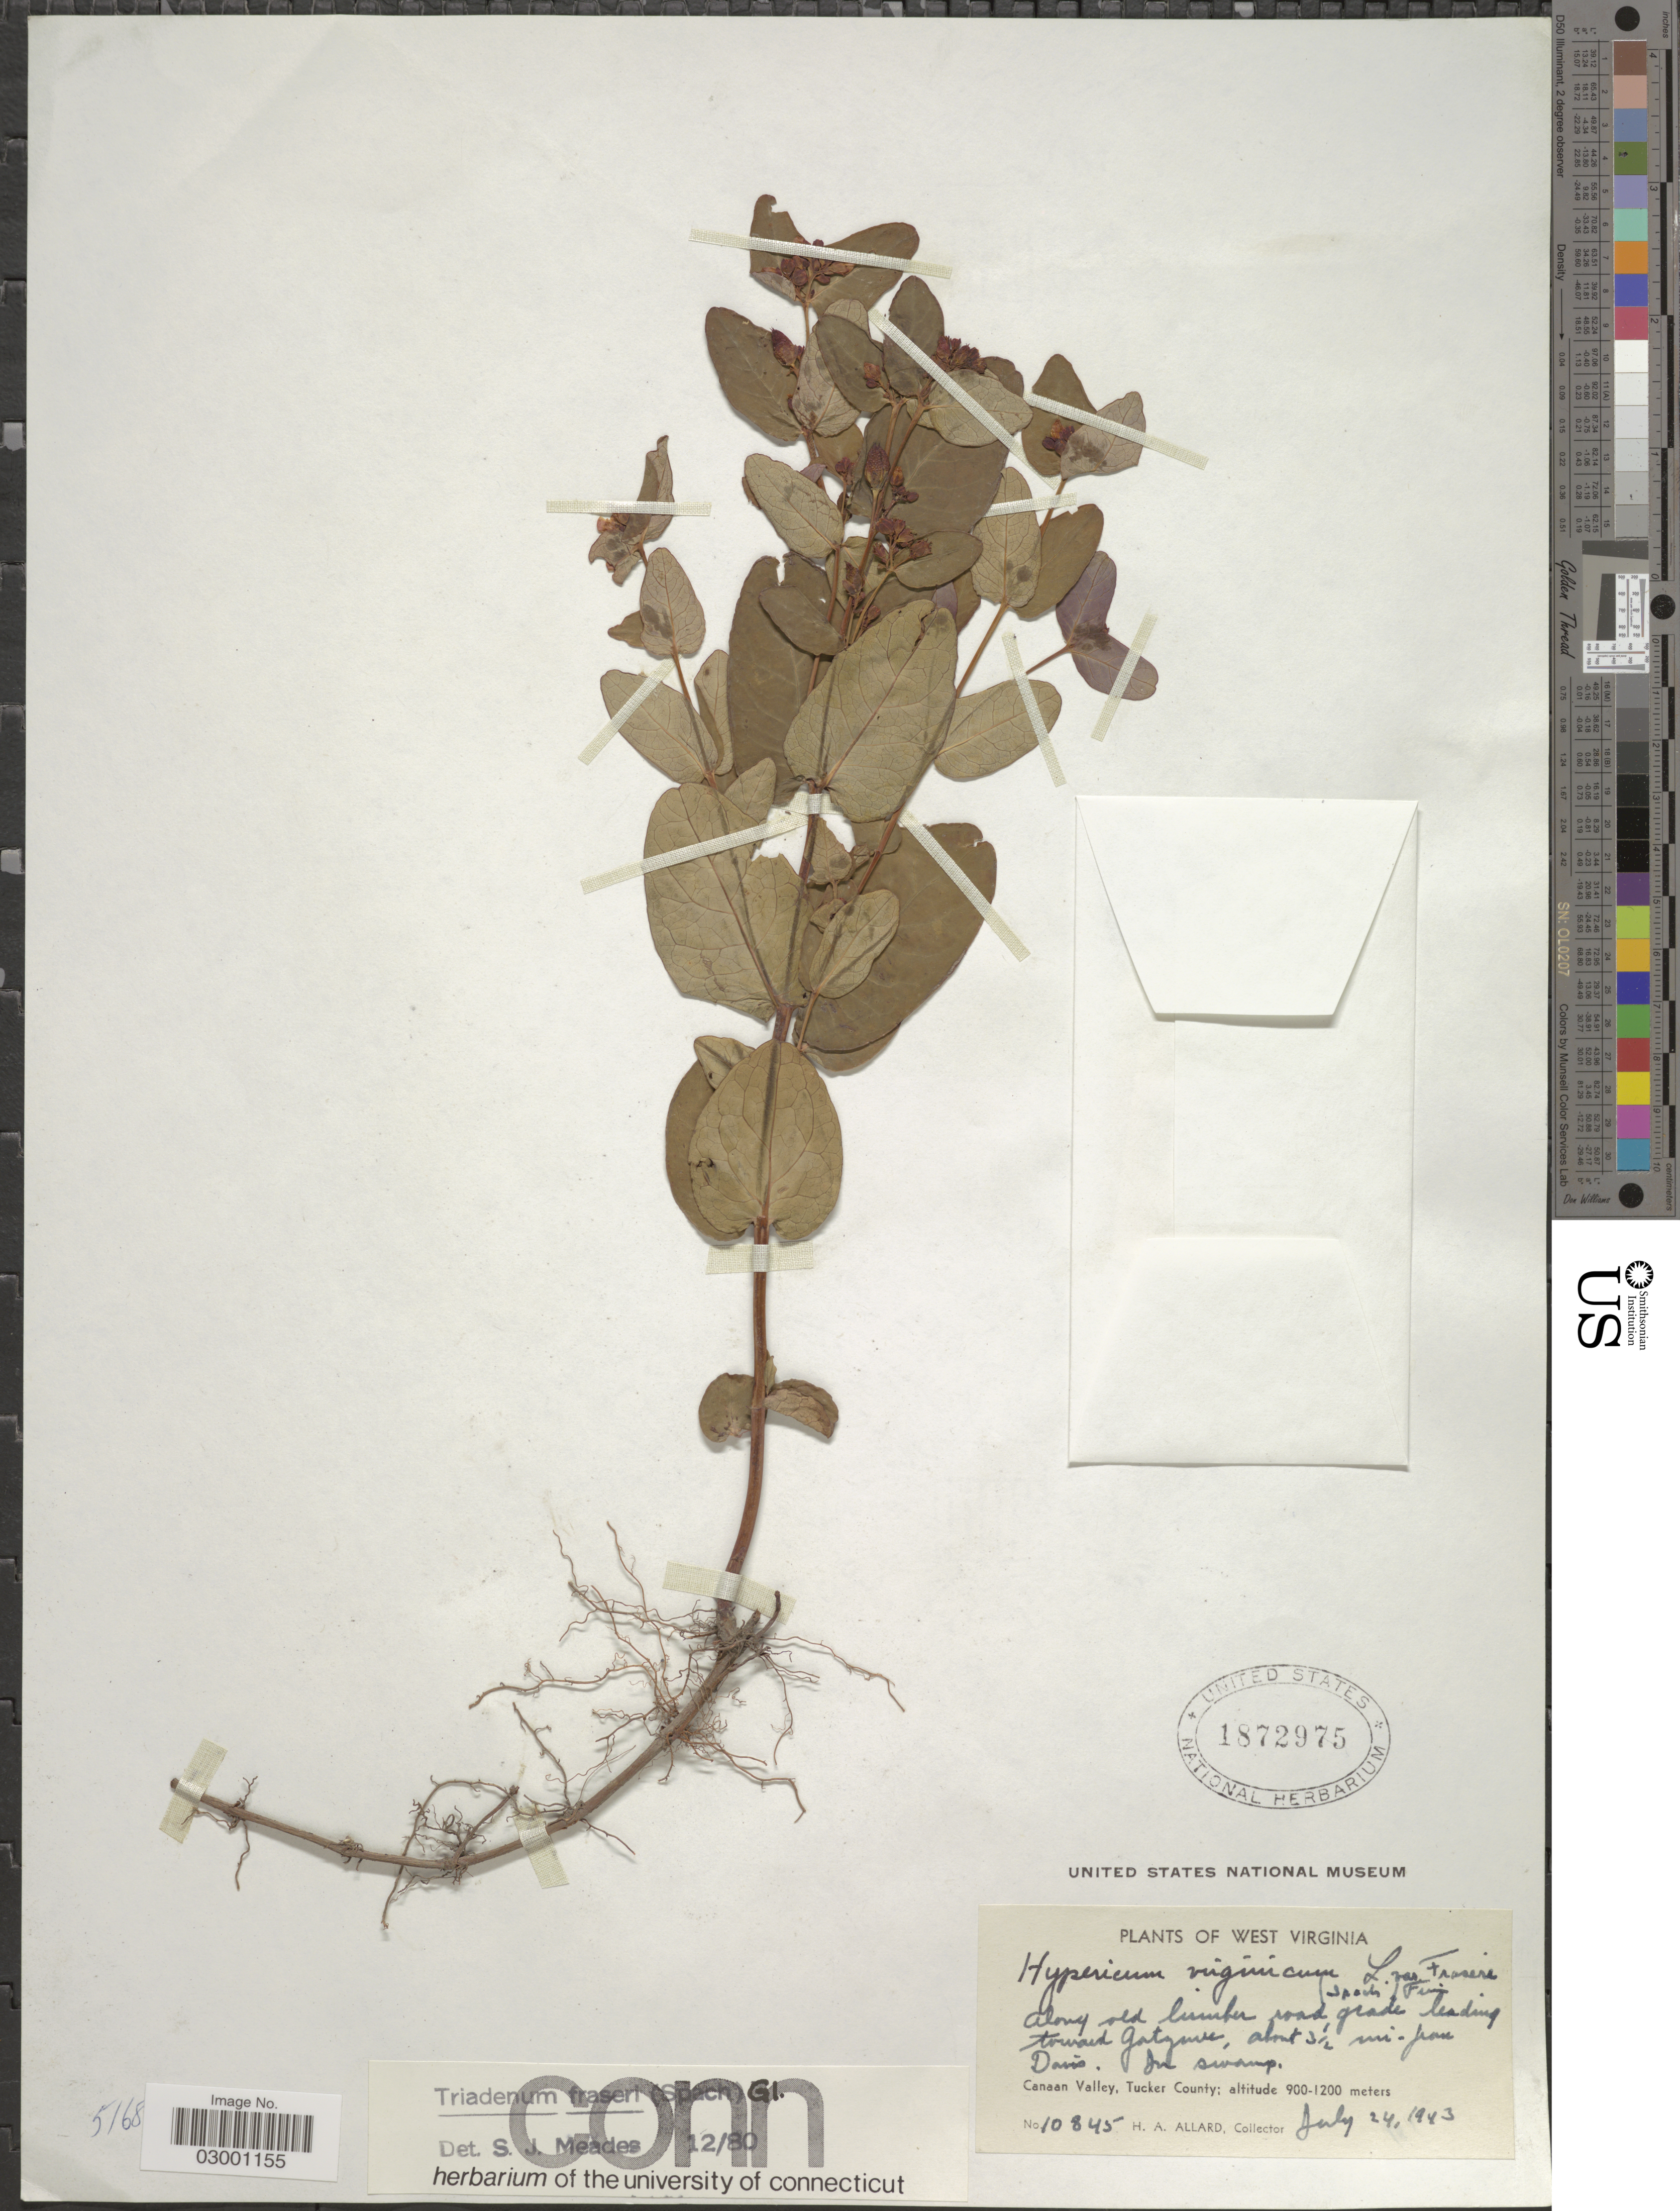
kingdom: Plantae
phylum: Tracheophyta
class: Magnoliopsida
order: Malpighiales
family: Hypericaceae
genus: Hypericum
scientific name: Hypericum fraseri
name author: Steud.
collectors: H. A. Allard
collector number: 10845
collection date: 1943-07-24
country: United States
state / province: West Virginia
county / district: Tucker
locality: Canaan Valley, Tucker County.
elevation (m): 900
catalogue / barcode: US 1872975